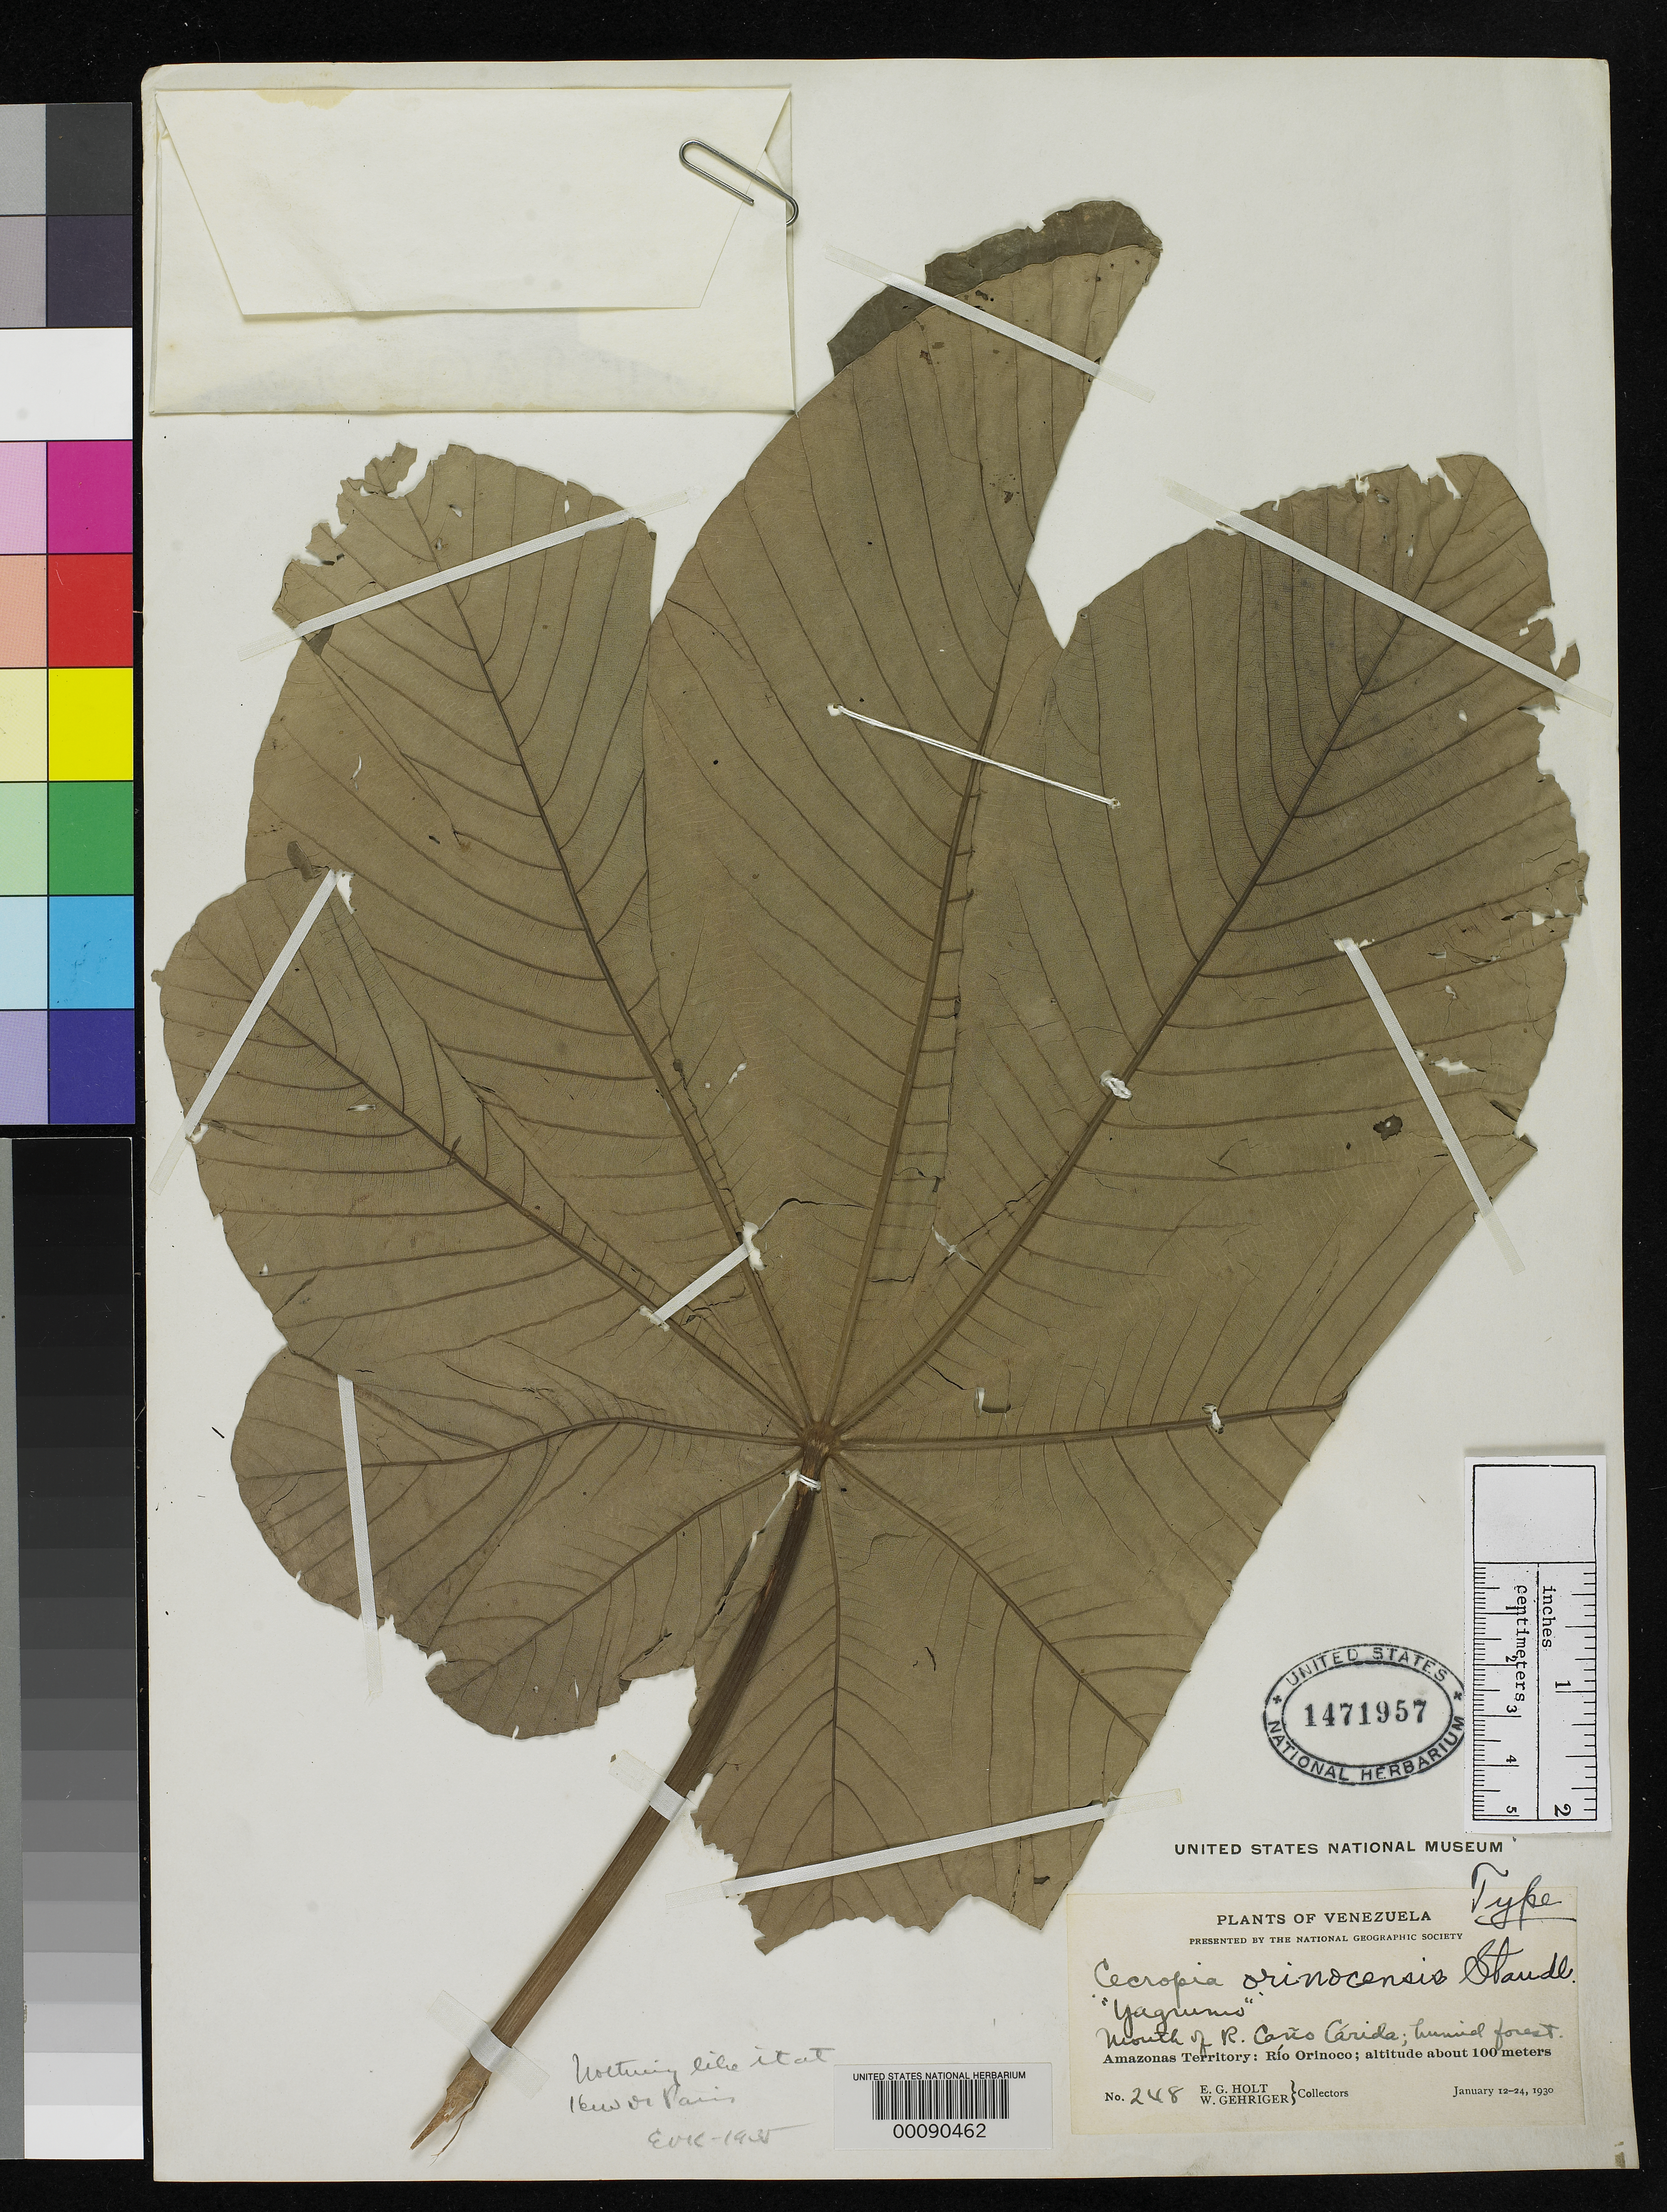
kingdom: Plantae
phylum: Tracheophyta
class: Magnoliopsida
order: Rosales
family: Urticaceae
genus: Cecropia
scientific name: Cecropia orinocensis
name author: Standl.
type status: Holotype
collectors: E. Holt & W. Gehriger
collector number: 248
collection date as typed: Jan 1930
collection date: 1930-01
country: Venezuela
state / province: Amazonas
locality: Mouth of Rio Cano Carida, Rio Orinoco.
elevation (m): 100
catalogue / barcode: US 1471957